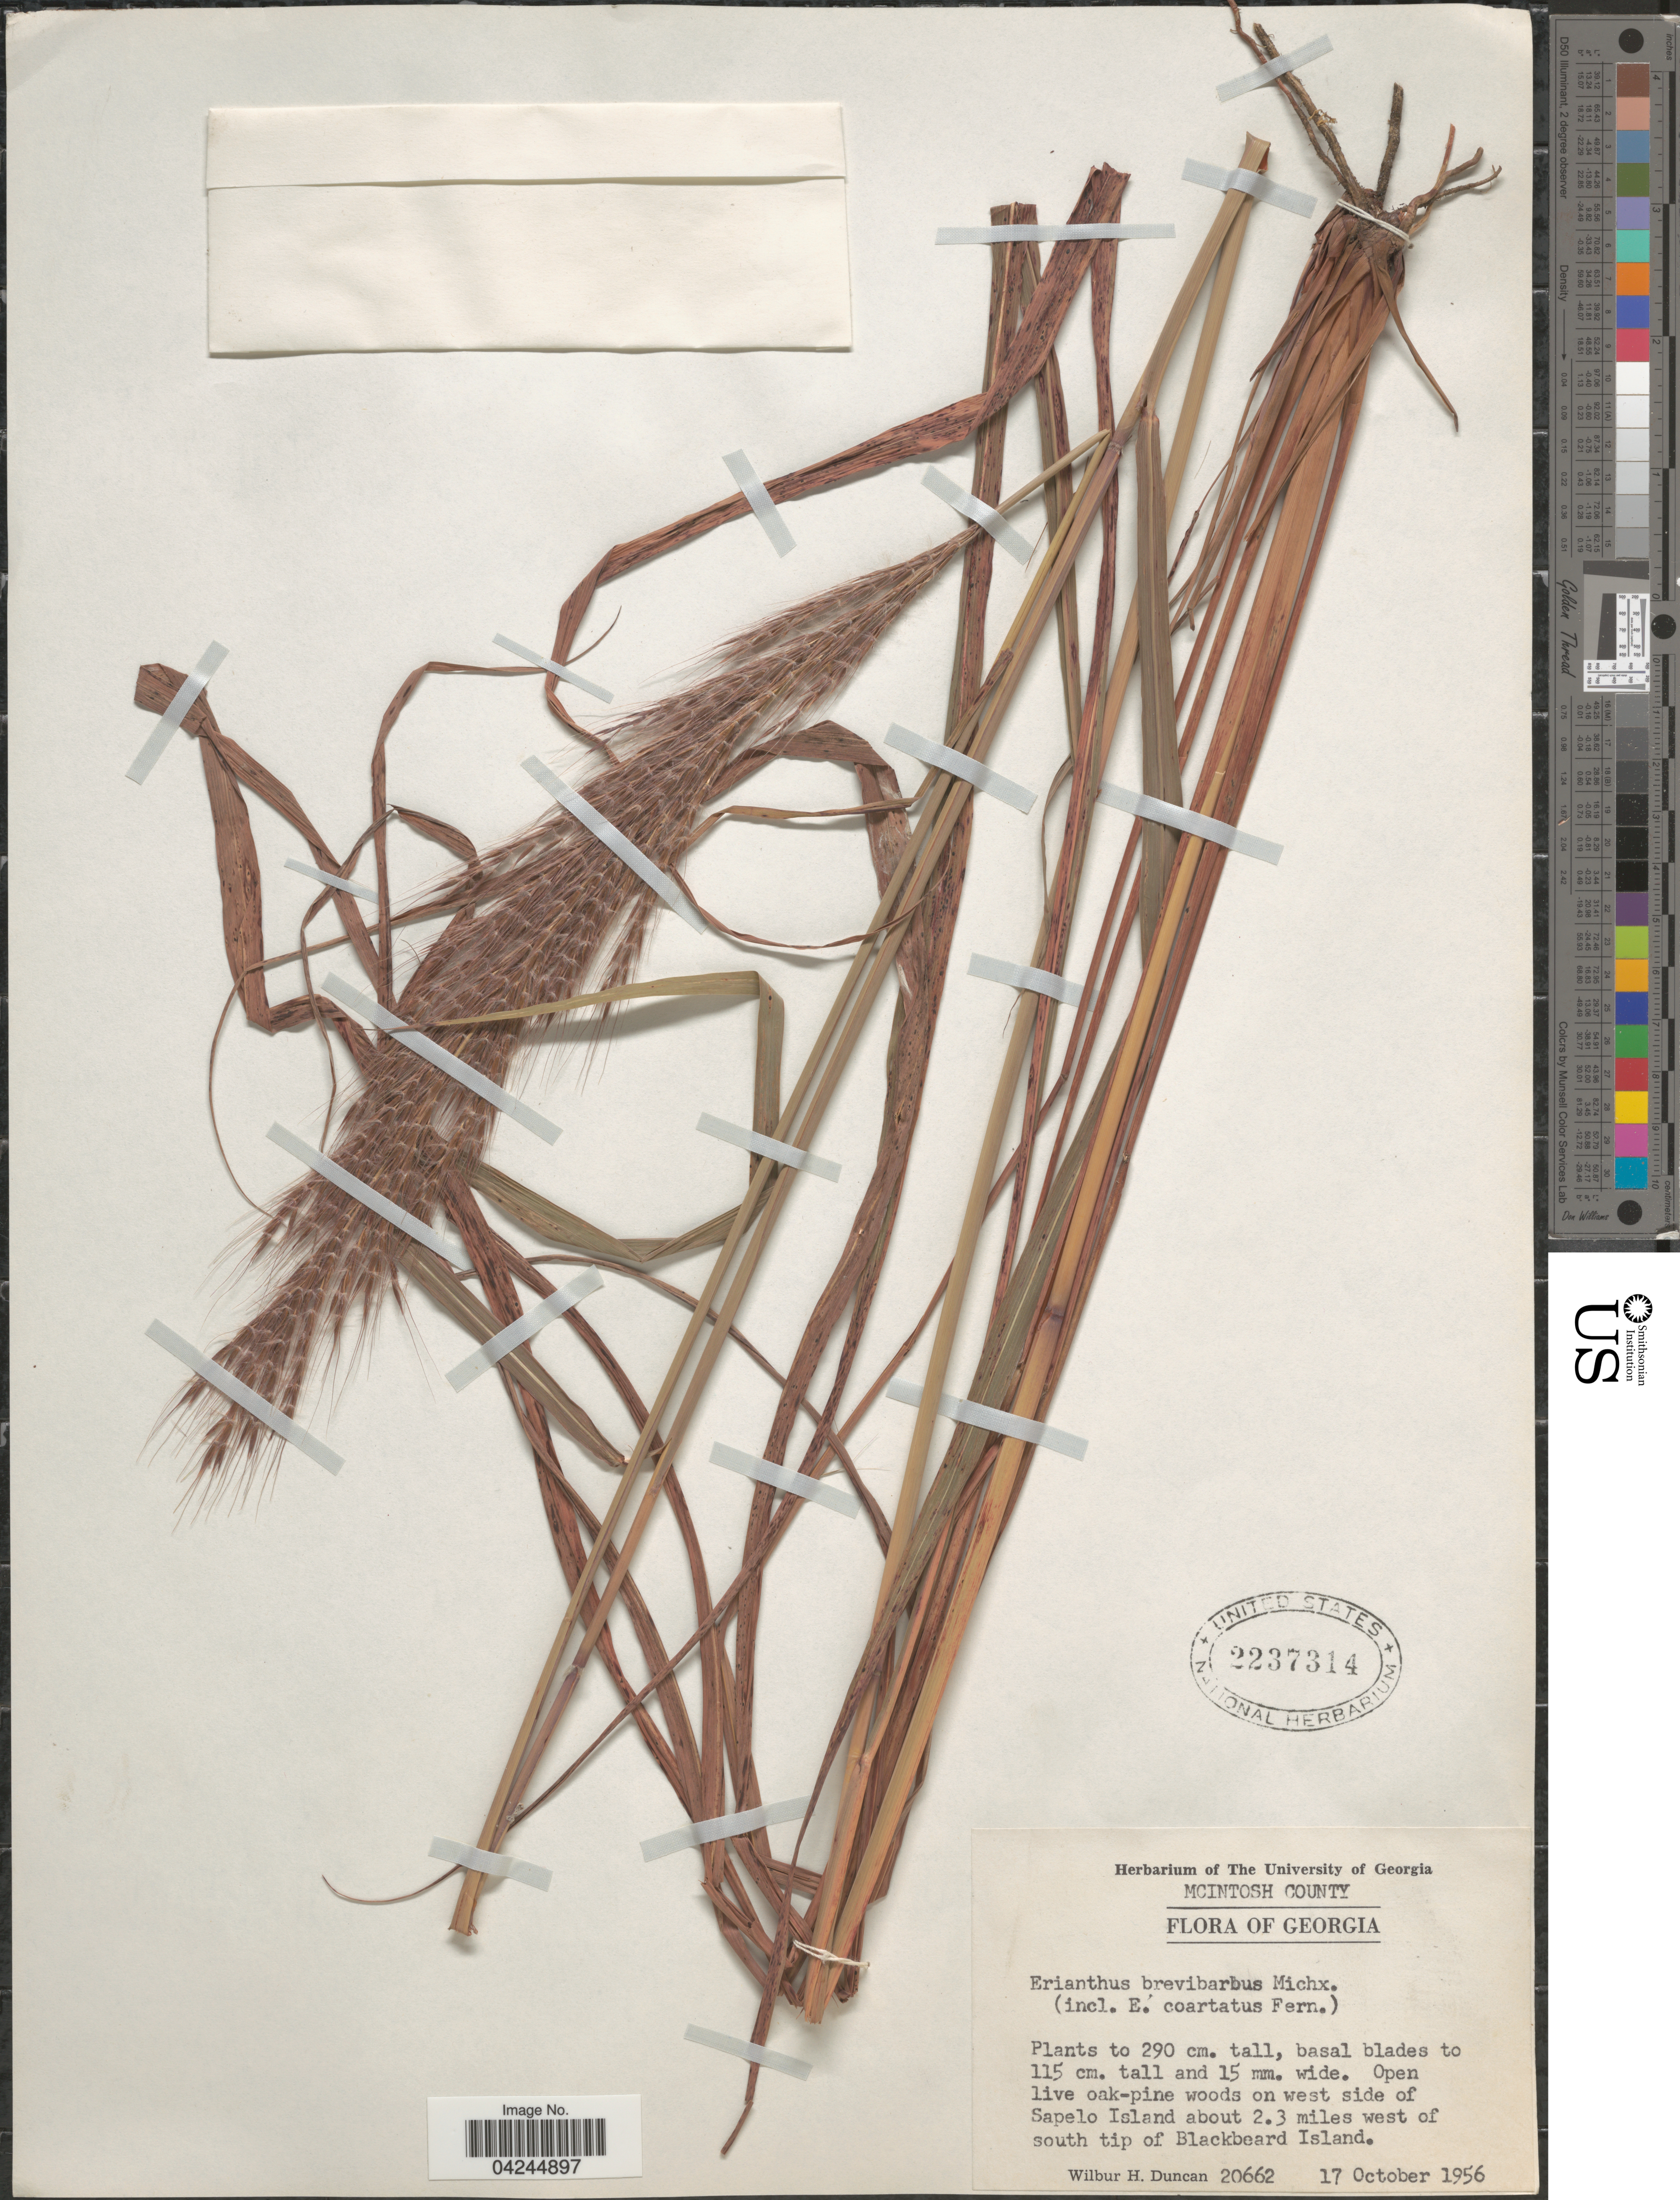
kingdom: Plantae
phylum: Tracheophyta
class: Liliopsida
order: Poales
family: Poaceae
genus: Erianthus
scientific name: Erianthus brevibarbis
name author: Michx.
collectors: W. H. Duncan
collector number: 20662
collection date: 1956-10-17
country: United States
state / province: Georgia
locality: McIntosh County. Open live oak-pine woods on west side of Sapelo Island about 2.3 miles west of south tip of Blackbeard Island.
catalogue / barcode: US 2237314